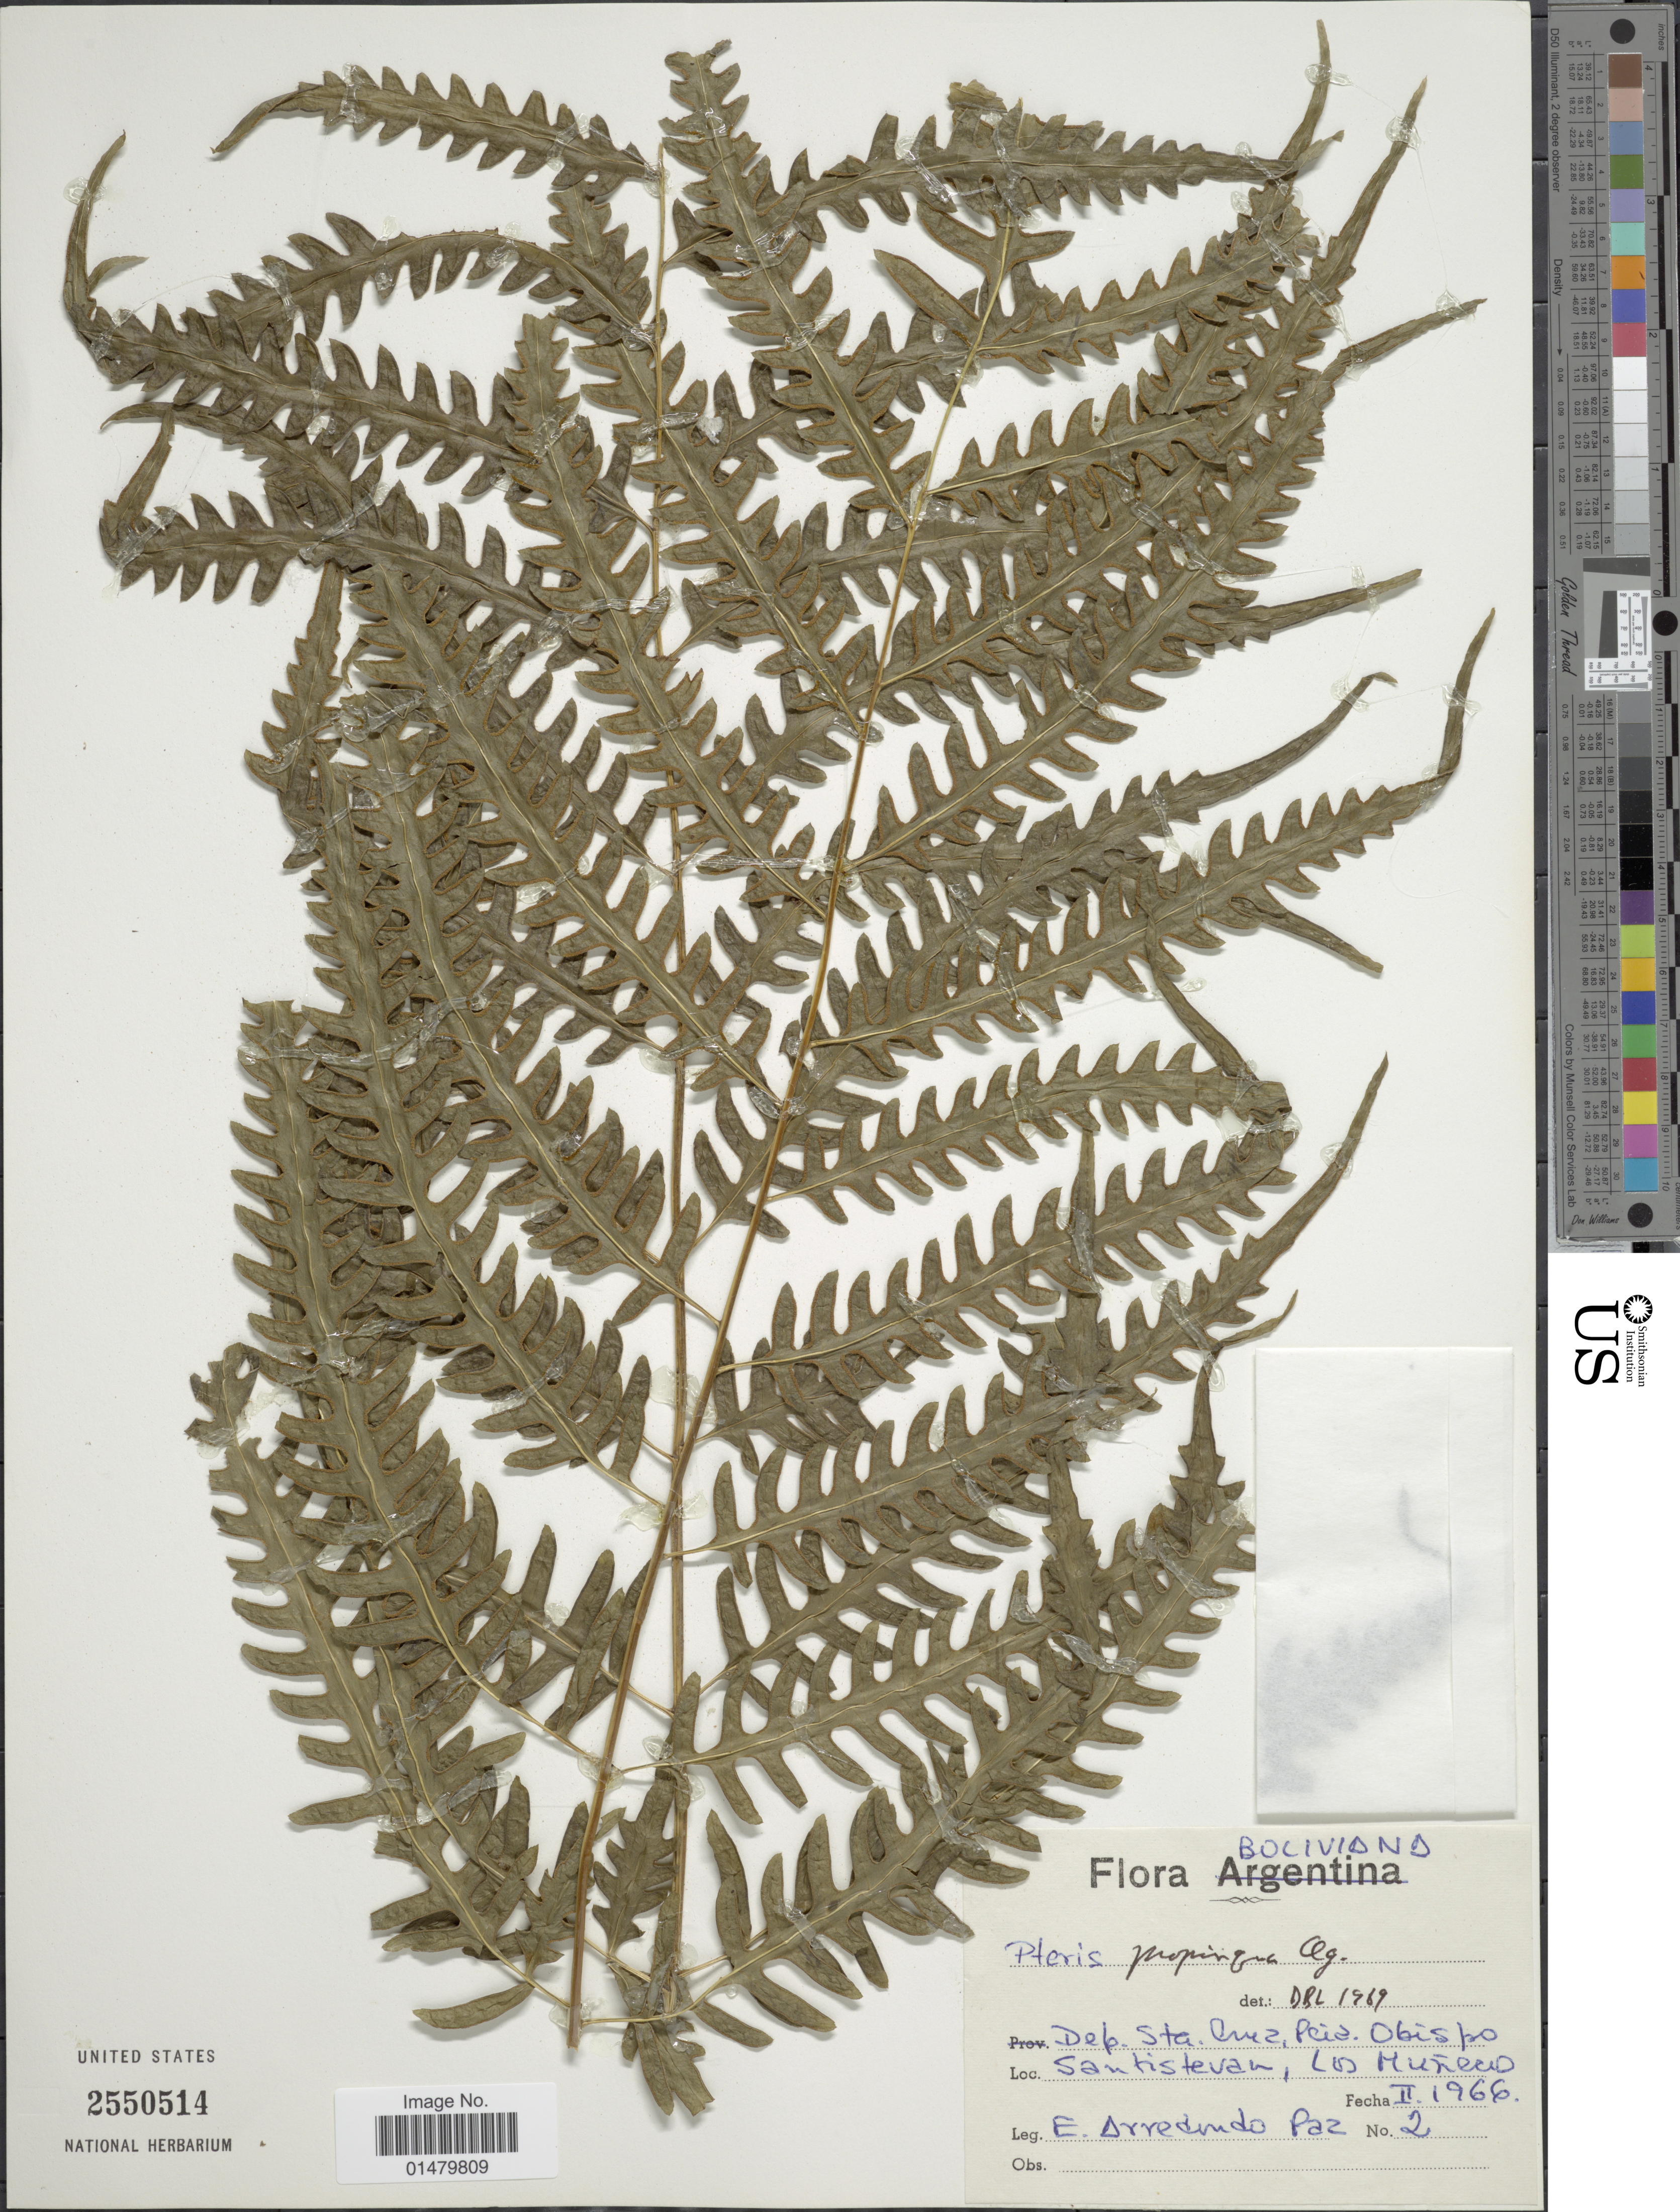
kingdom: Plantae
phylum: Tracheophyta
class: Polypodiopsida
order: Polypodiales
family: Pteridaceae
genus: Pteris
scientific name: Pteris propinqua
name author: J. Agardh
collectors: E. Arredondo Paz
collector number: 2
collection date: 1966-02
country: Bolivia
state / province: Santa Cruz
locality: Dep. Sta. Cruz, Pcia. Obispo. Santistevan, Los Muñeco.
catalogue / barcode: US 2550514